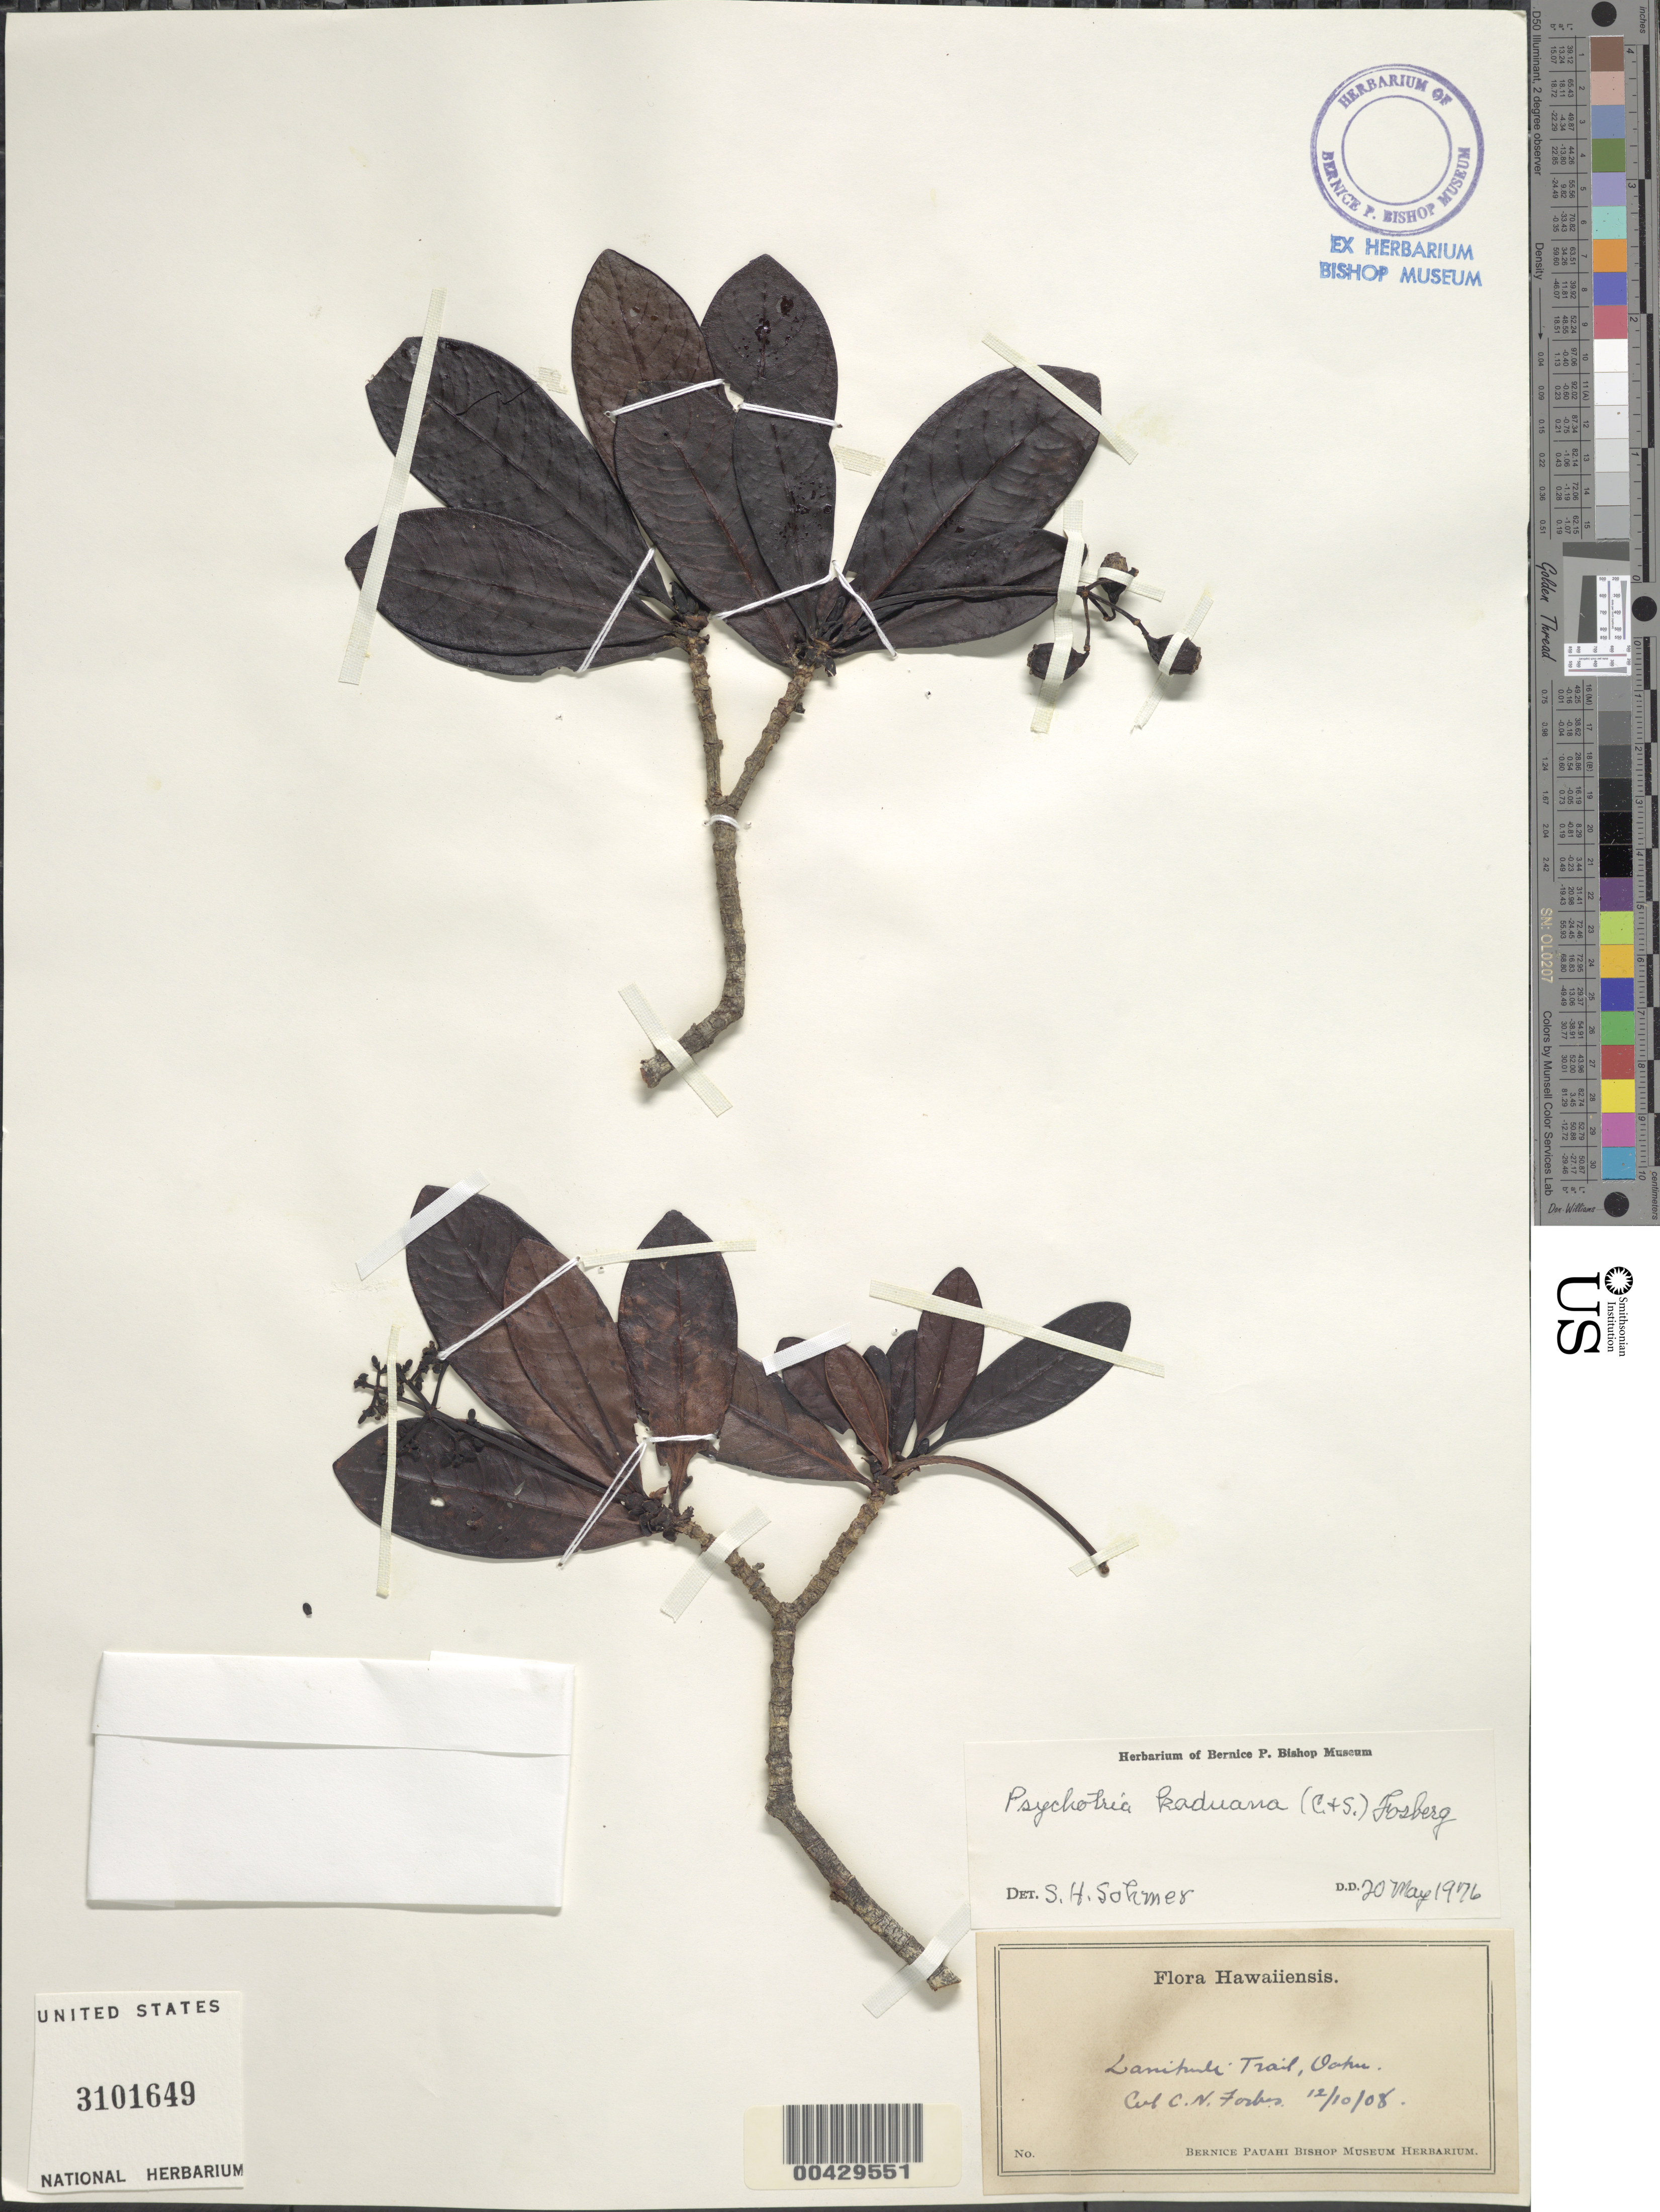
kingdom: Plantae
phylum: Tracheophyta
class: Magnoliopsida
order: Gentianales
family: Rubiaceae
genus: Psychotria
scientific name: Psychotria kaduana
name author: (Cham. & Schltdl.) Fosberg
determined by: Sohmer, S. H.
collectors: C. N. Forbes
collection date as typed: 10 Dec 1908 or 12 Oct 1908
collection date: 1908-10-12 or 1908-12-10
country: United States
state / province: Hawaii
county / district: Honolulu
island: Oahu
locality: Lanihuli Trail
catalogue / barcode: US 3101649